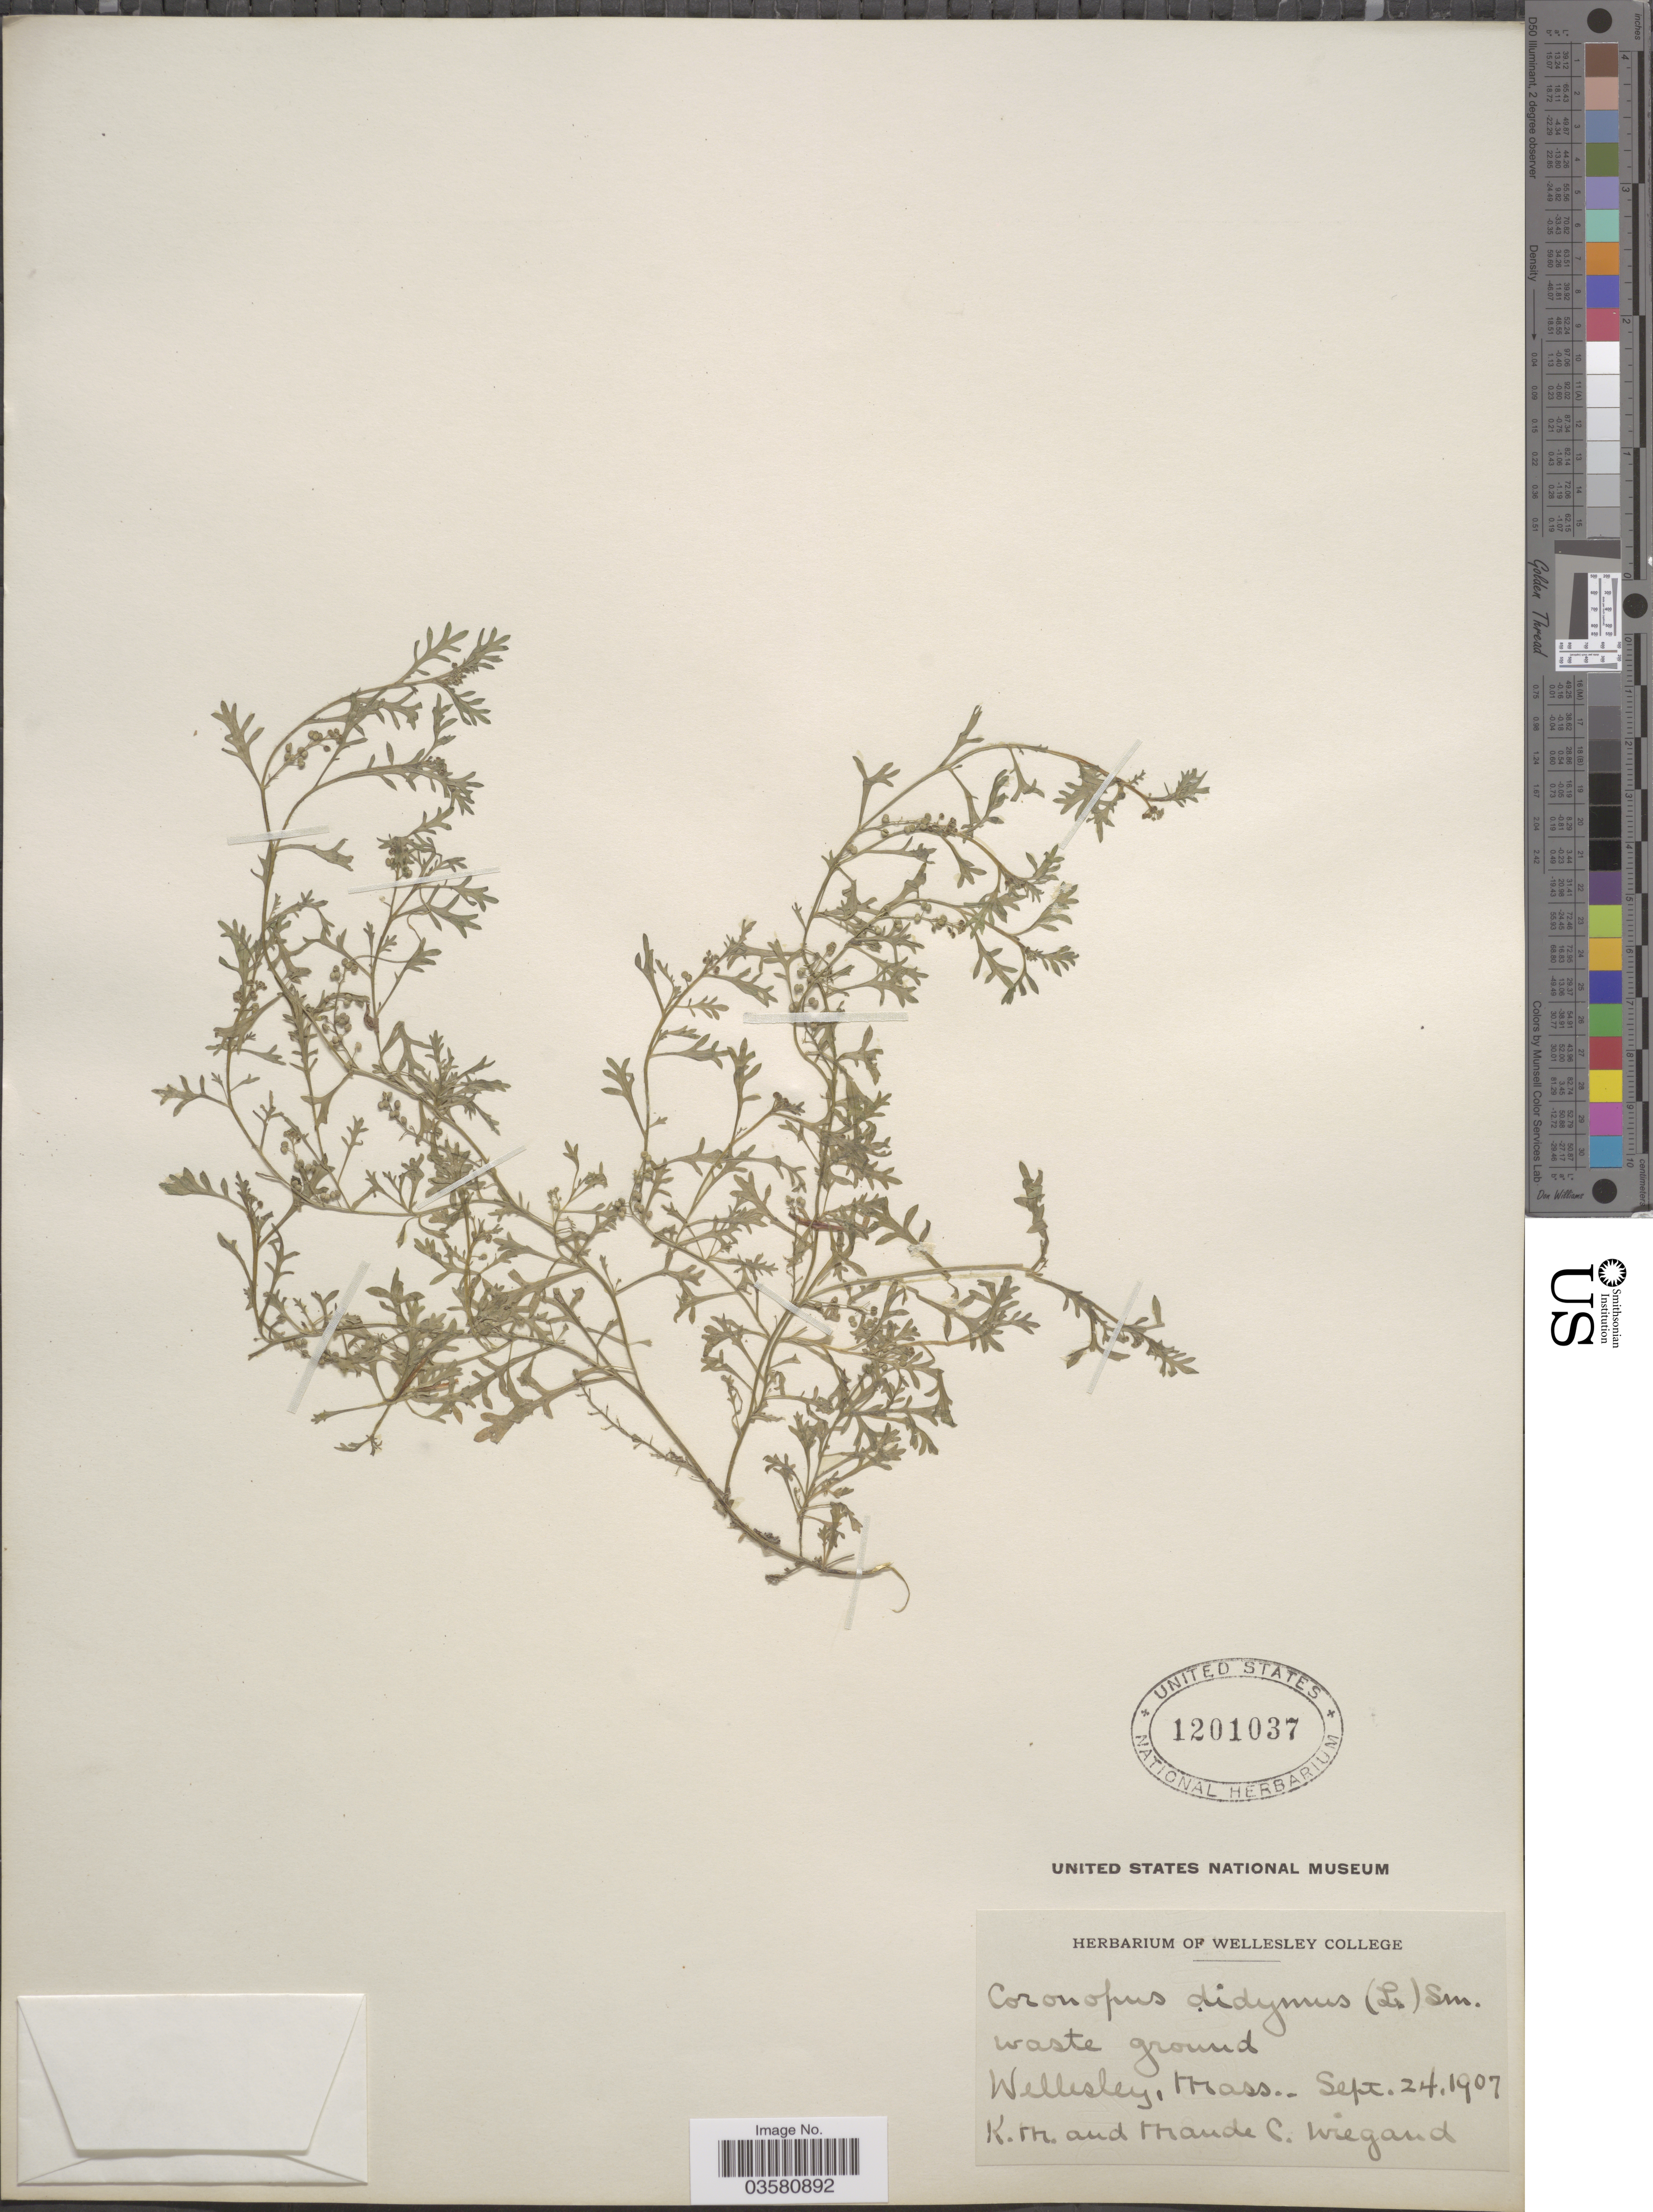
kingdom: Plantae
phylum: Tracheophyta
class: Magnoliopsida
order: Brassicales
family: Brassicaceae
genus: Lepidium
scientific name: Lepidium didymum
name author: L.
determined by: Strong, M. T., (US), Smithsonian Institution - National Museum of Natural History (UNITED STATES)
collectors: K. M. Wiegand & M. Wiegand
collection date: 1907-09-24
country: United States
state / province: Massachusetts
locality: Wellesley.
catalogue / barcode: US 1201037